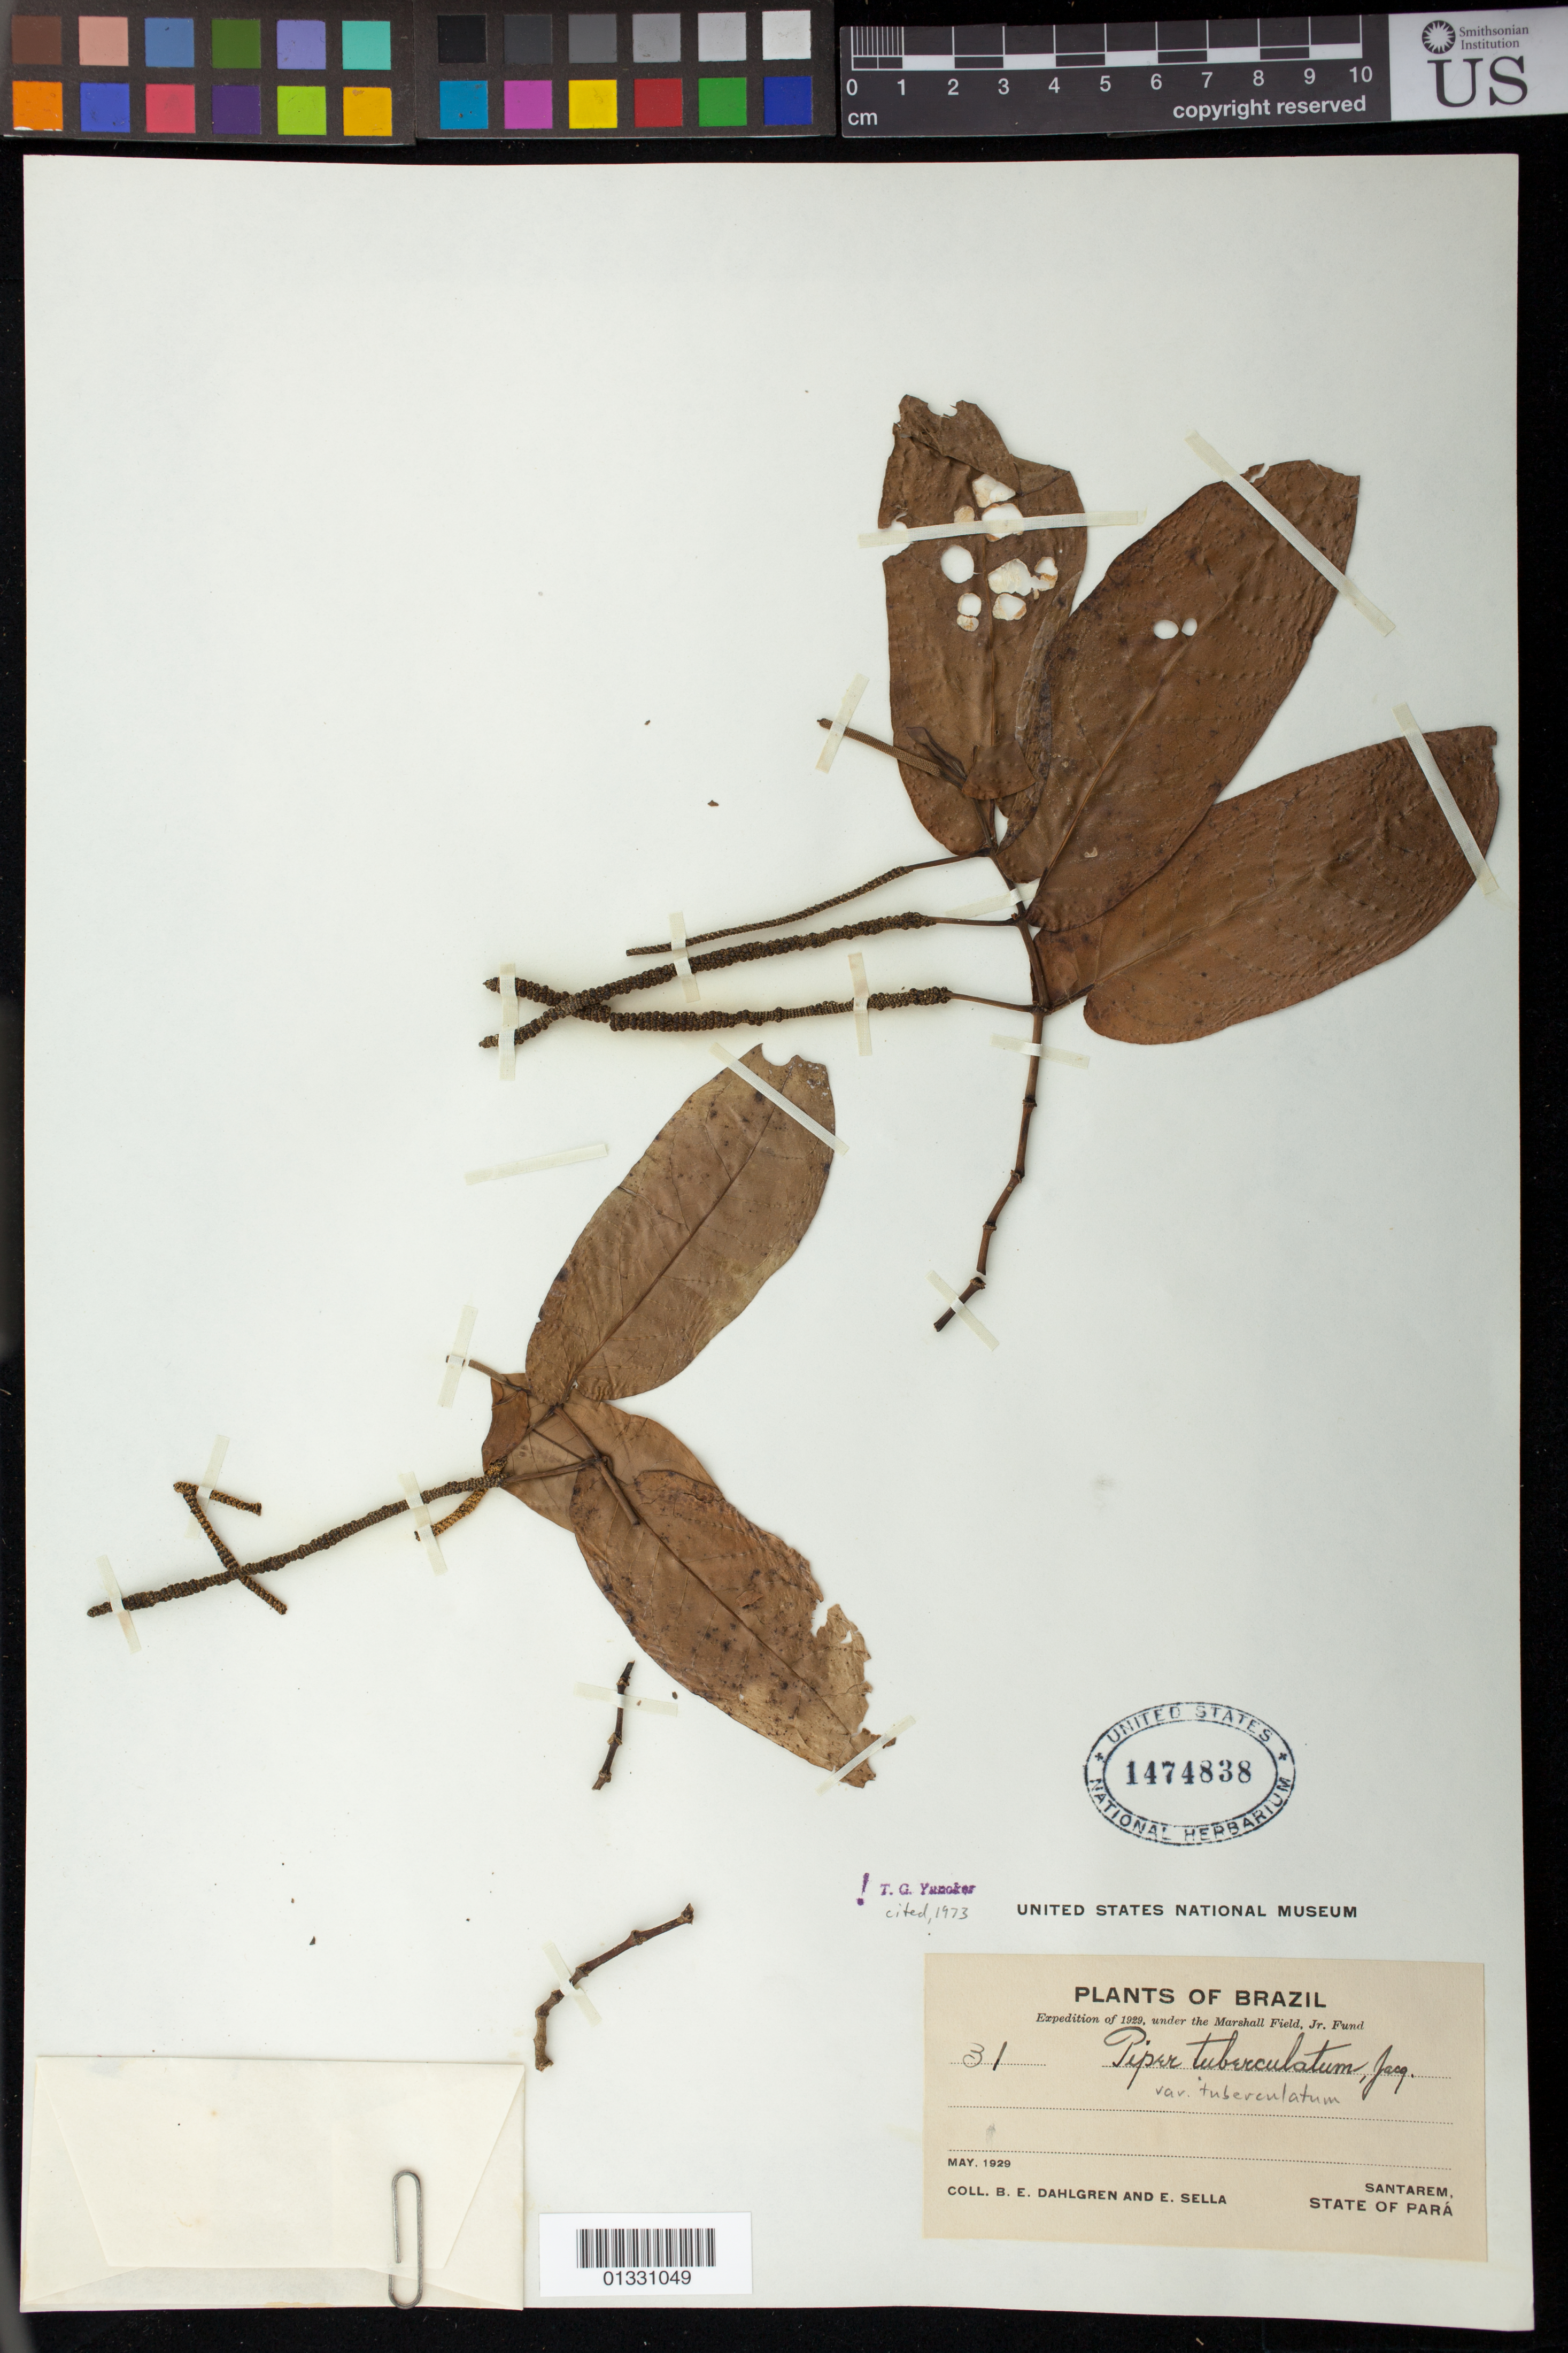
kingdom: Plantae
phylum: Tracheophyta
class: Magnoliopsida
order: Piperales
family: Piperaceae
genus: Piper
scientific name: Piper tuberculatum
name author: Jacq.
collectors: B. E. Dahlgren & E. Sella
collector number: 31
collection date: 1929-05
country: Brazil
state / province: Pará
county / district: Santarém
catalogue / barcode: US 1474838